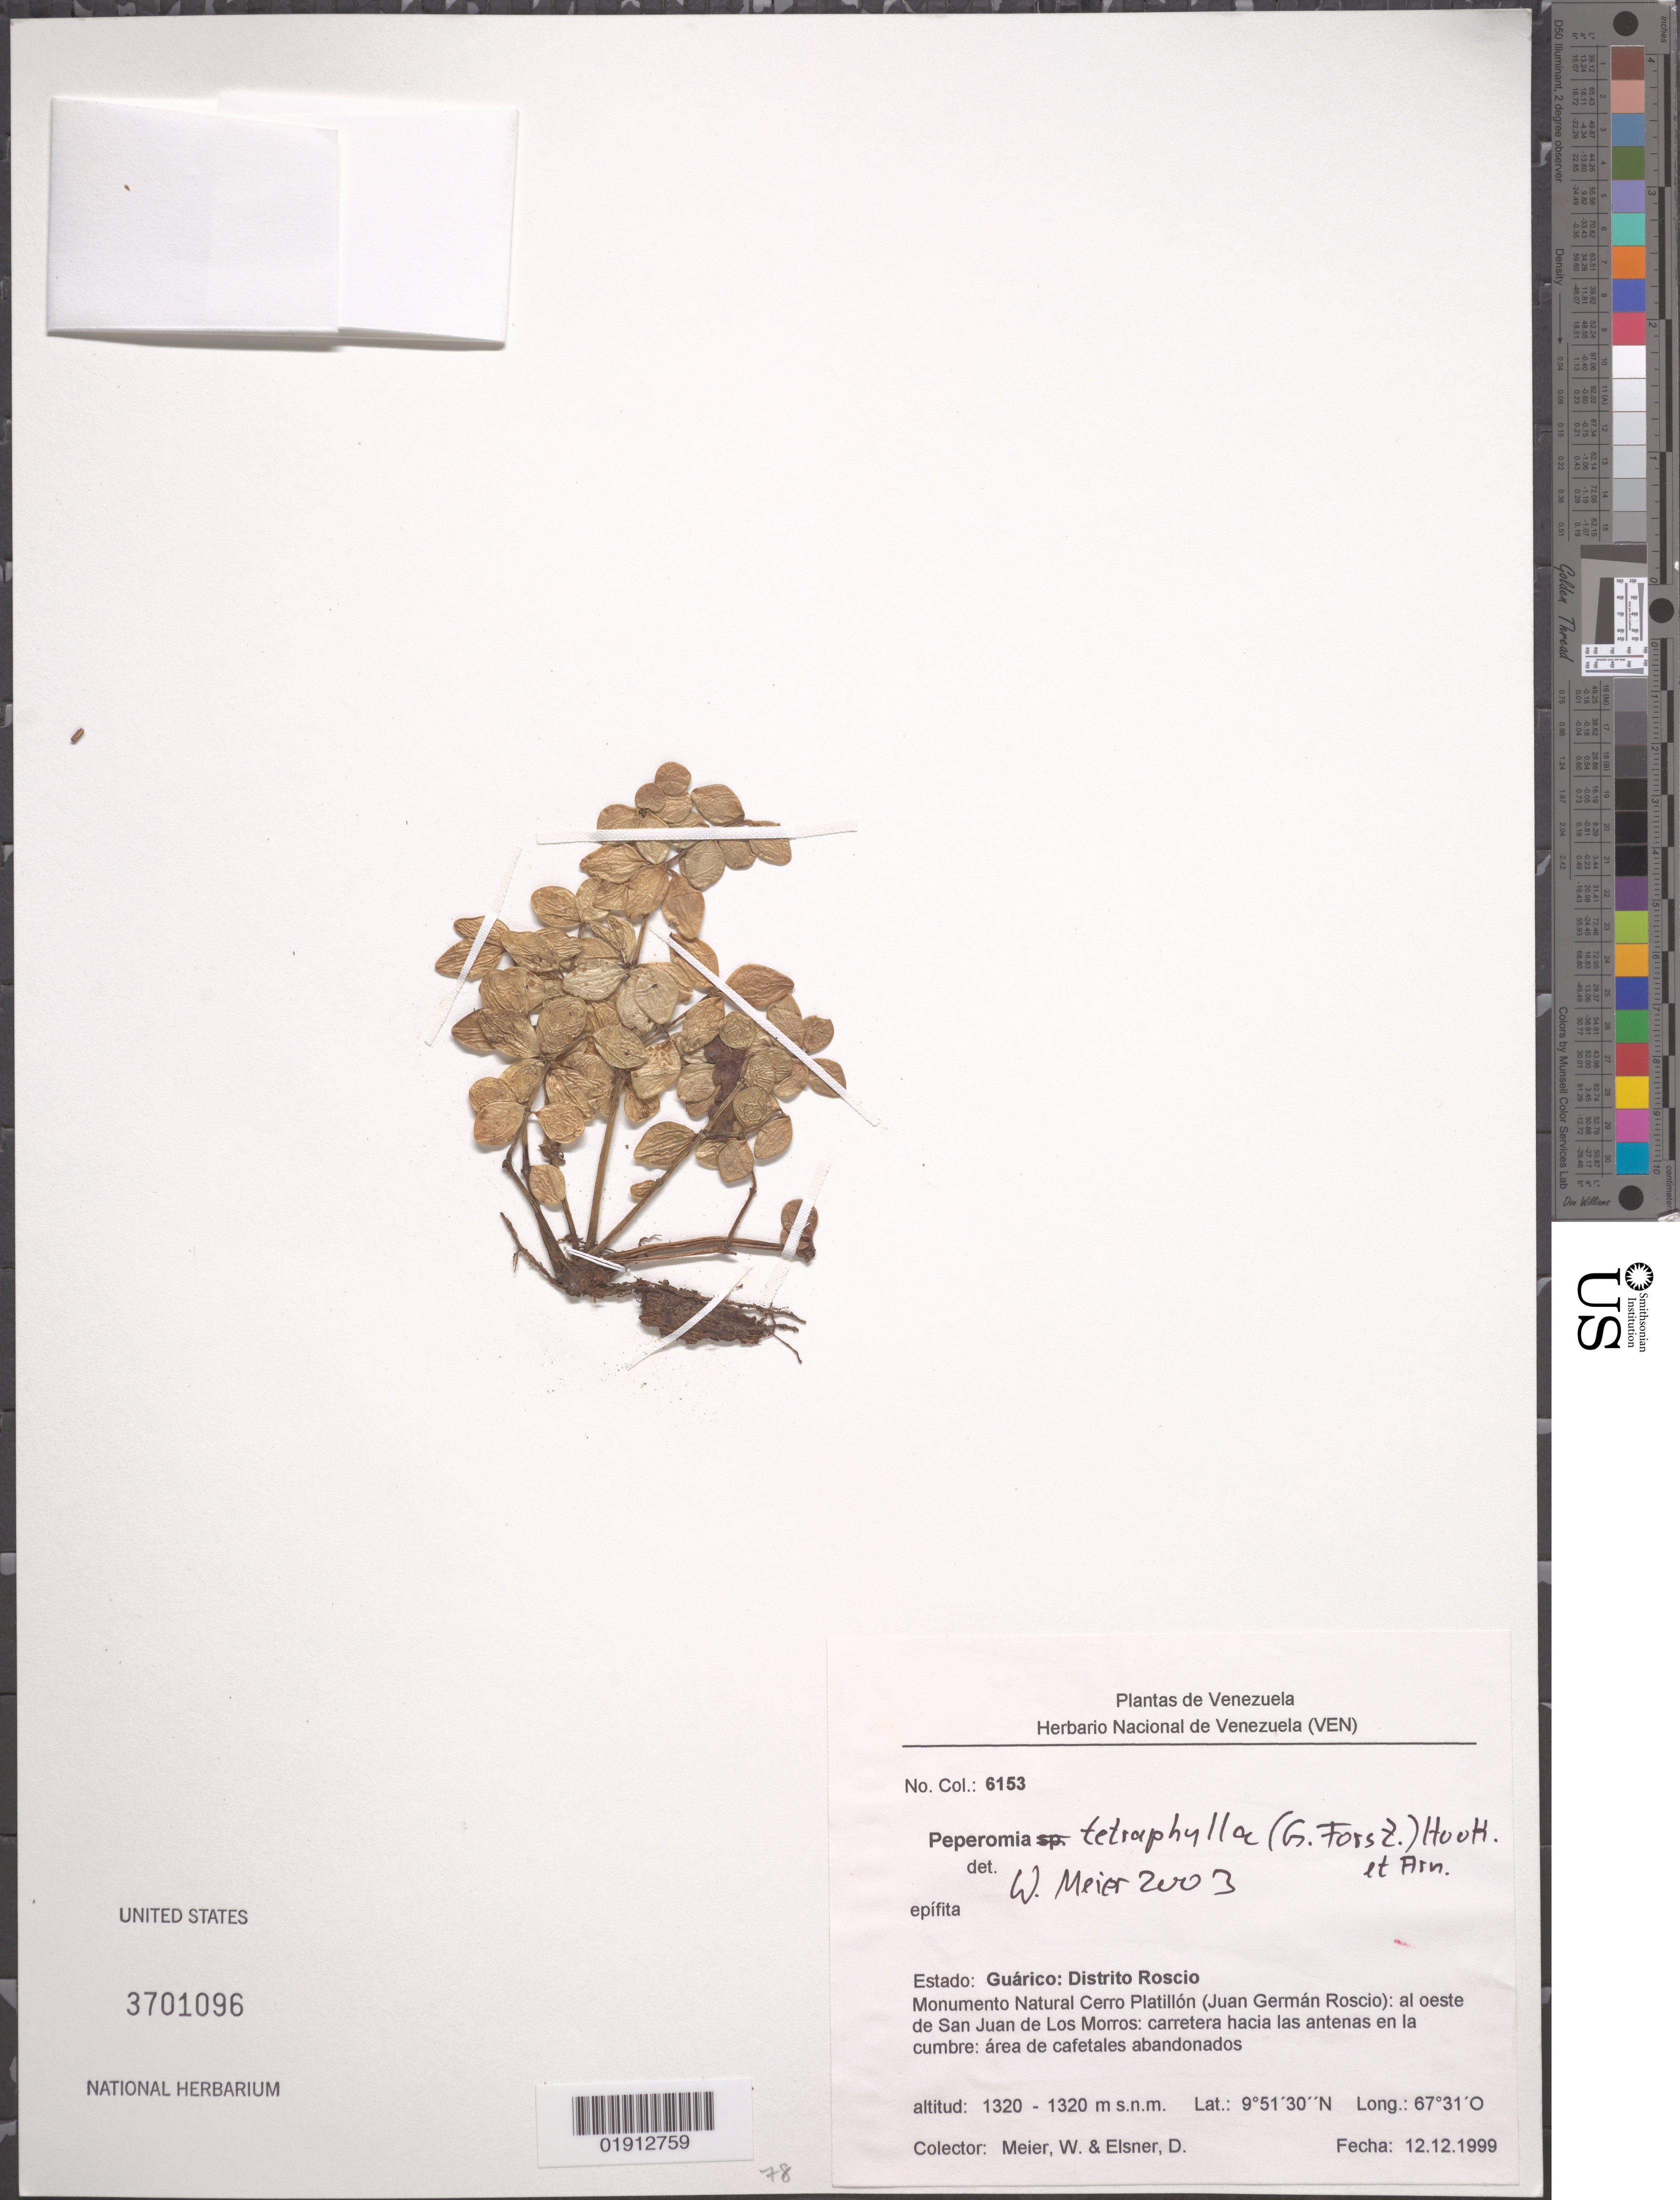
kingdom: Plantae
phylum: Tracheophyta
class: Magnoliopsida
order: Piperales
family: Piperaceae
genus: Peperomia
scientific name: Peperomia trichopus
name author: Trel. in J.F. Macbr.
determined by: Meier, Winfried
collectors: W. Meier & D. Elsner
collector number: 6153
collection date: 1999-12-12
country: Venezuela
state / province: Guárico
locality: Distrito Roscio, Monumento Natural Cerro Platillón (Juan Germán Roscio): al oeste de San Juan de Los Morros: carretera hacia las antenas en la cumbre: área de cafetales abandonados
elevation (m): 1320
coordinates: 9 51 30 N, 67 31 O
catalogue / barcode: US 3701096